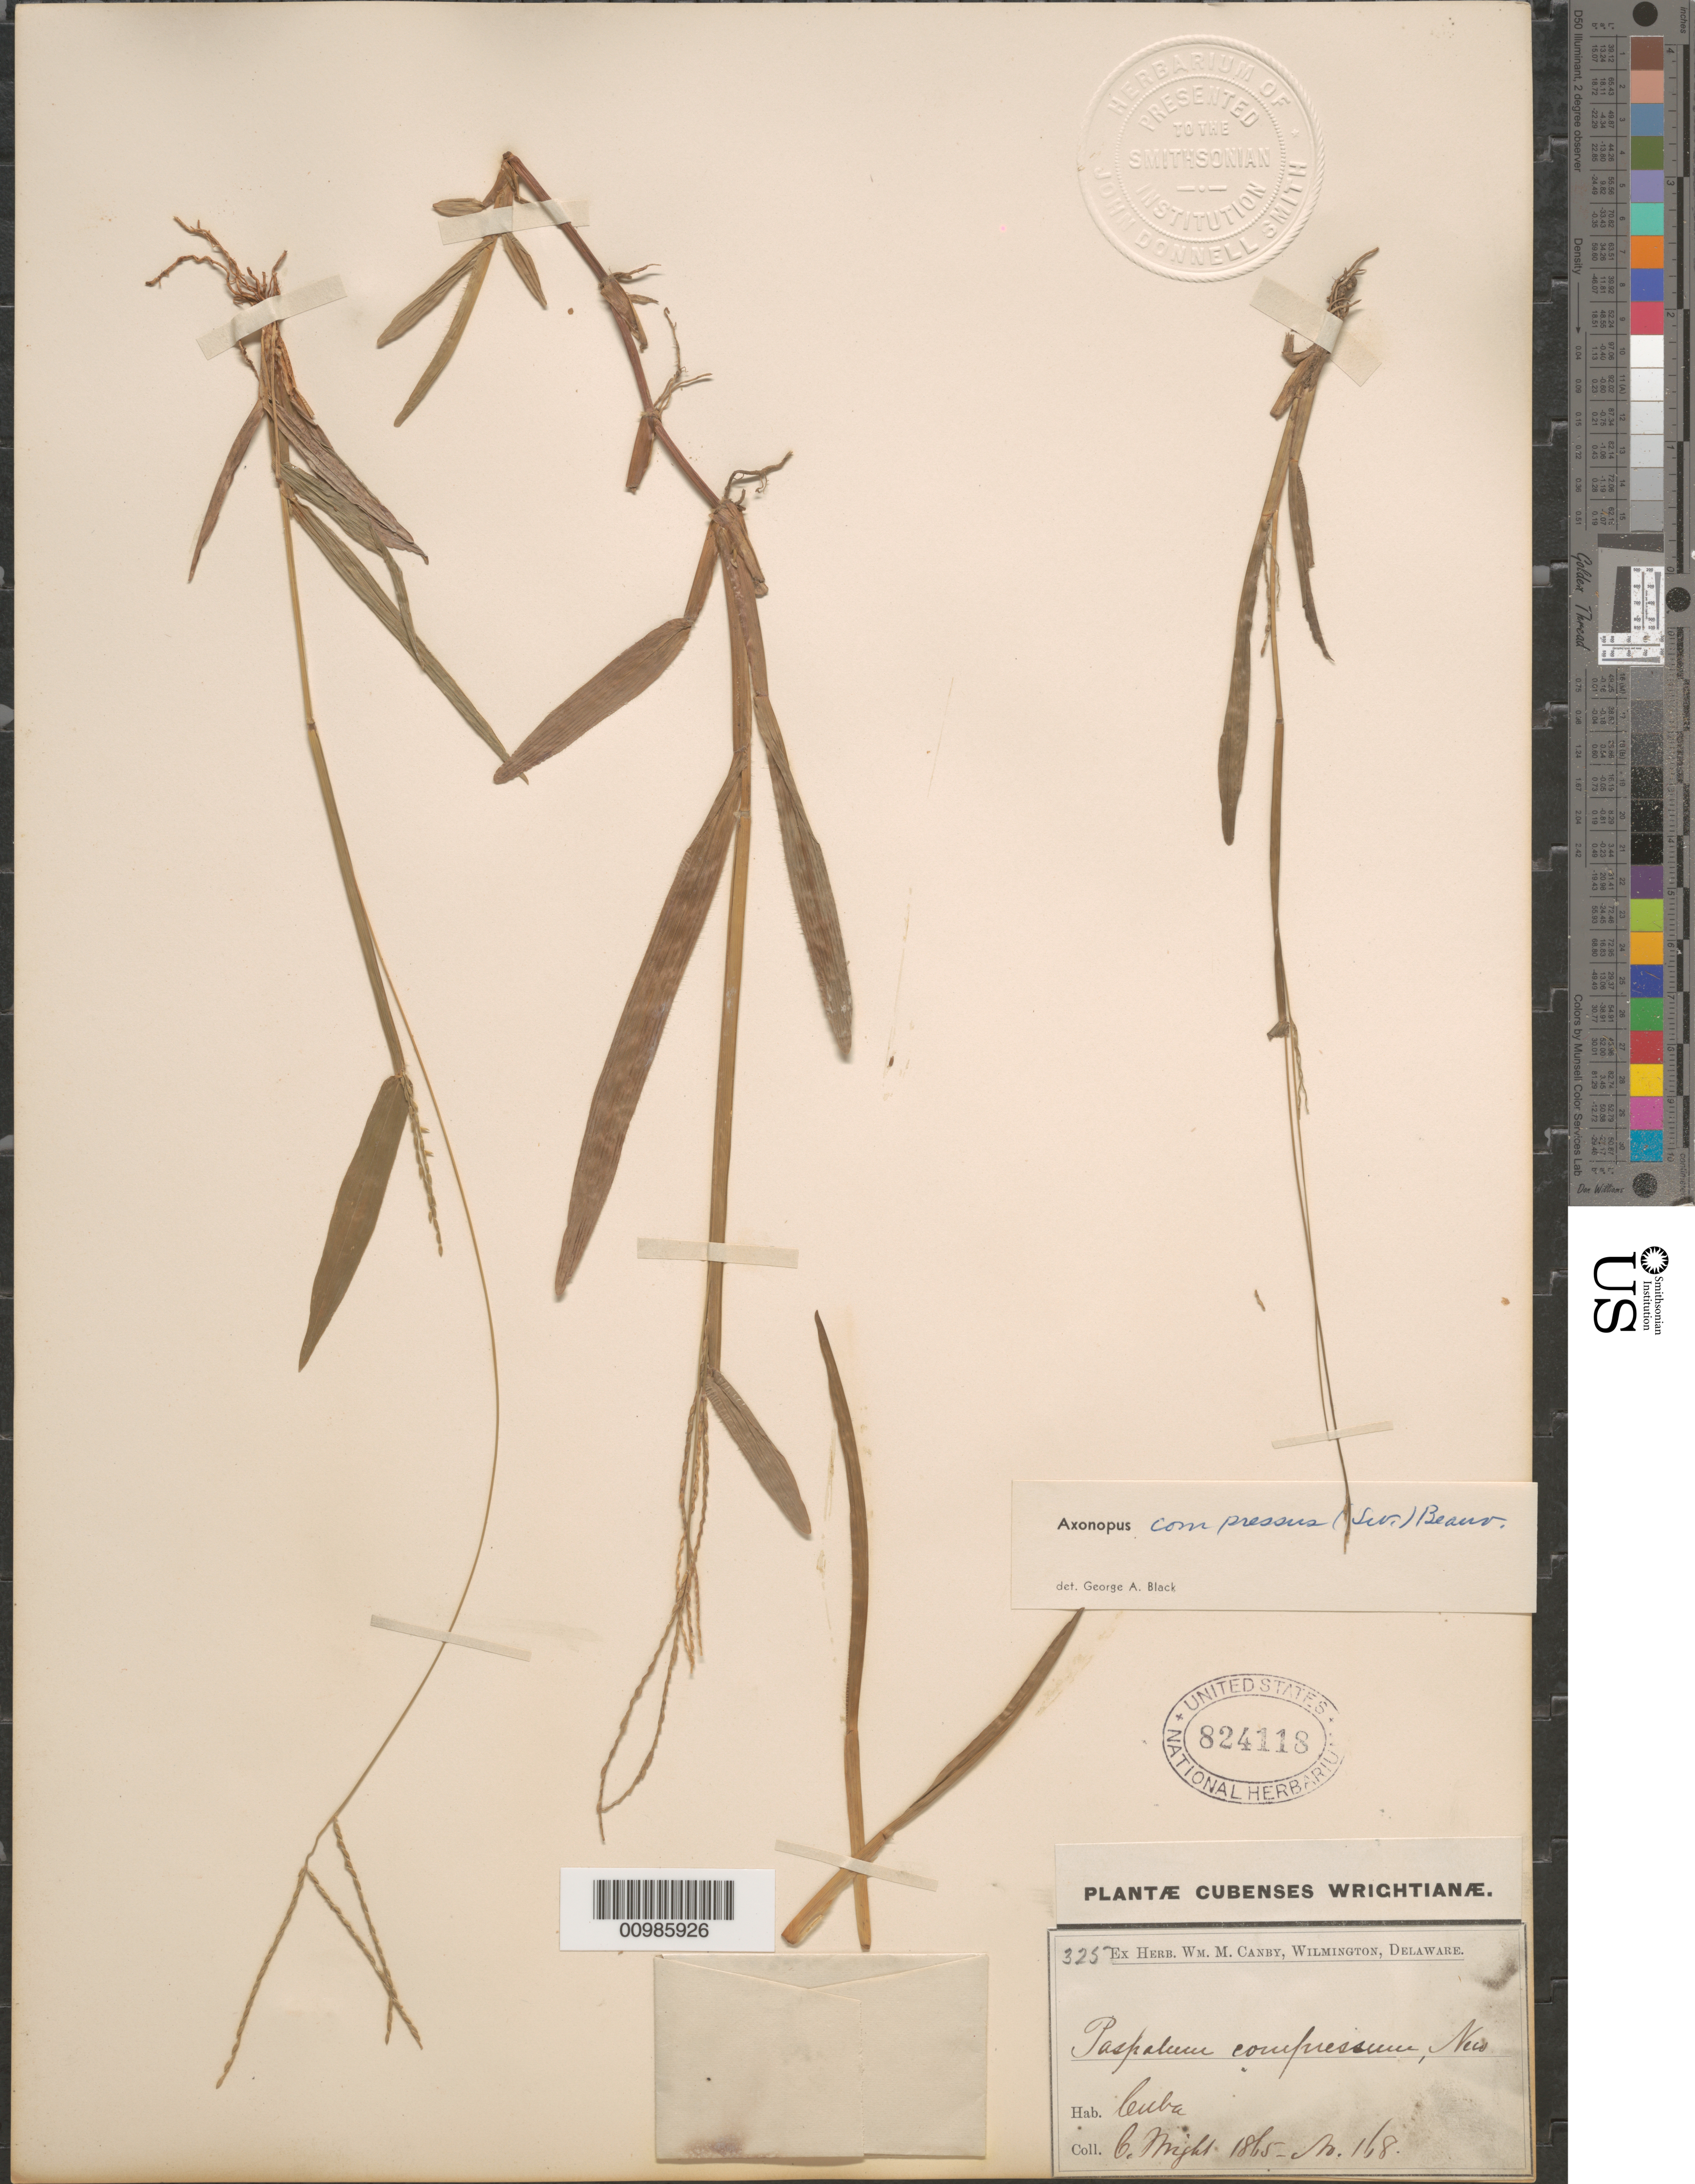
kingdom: Plantae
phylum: Tracheophyta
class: Liliopsida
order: Poales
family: Poaceae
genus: Axonopus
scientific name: Axonopus compressus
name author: (Sw.) P. Beauv.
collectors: C. Wright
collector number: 168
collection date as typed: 1865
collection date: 1865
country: Cuba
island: Cuba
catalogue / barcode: US 824118